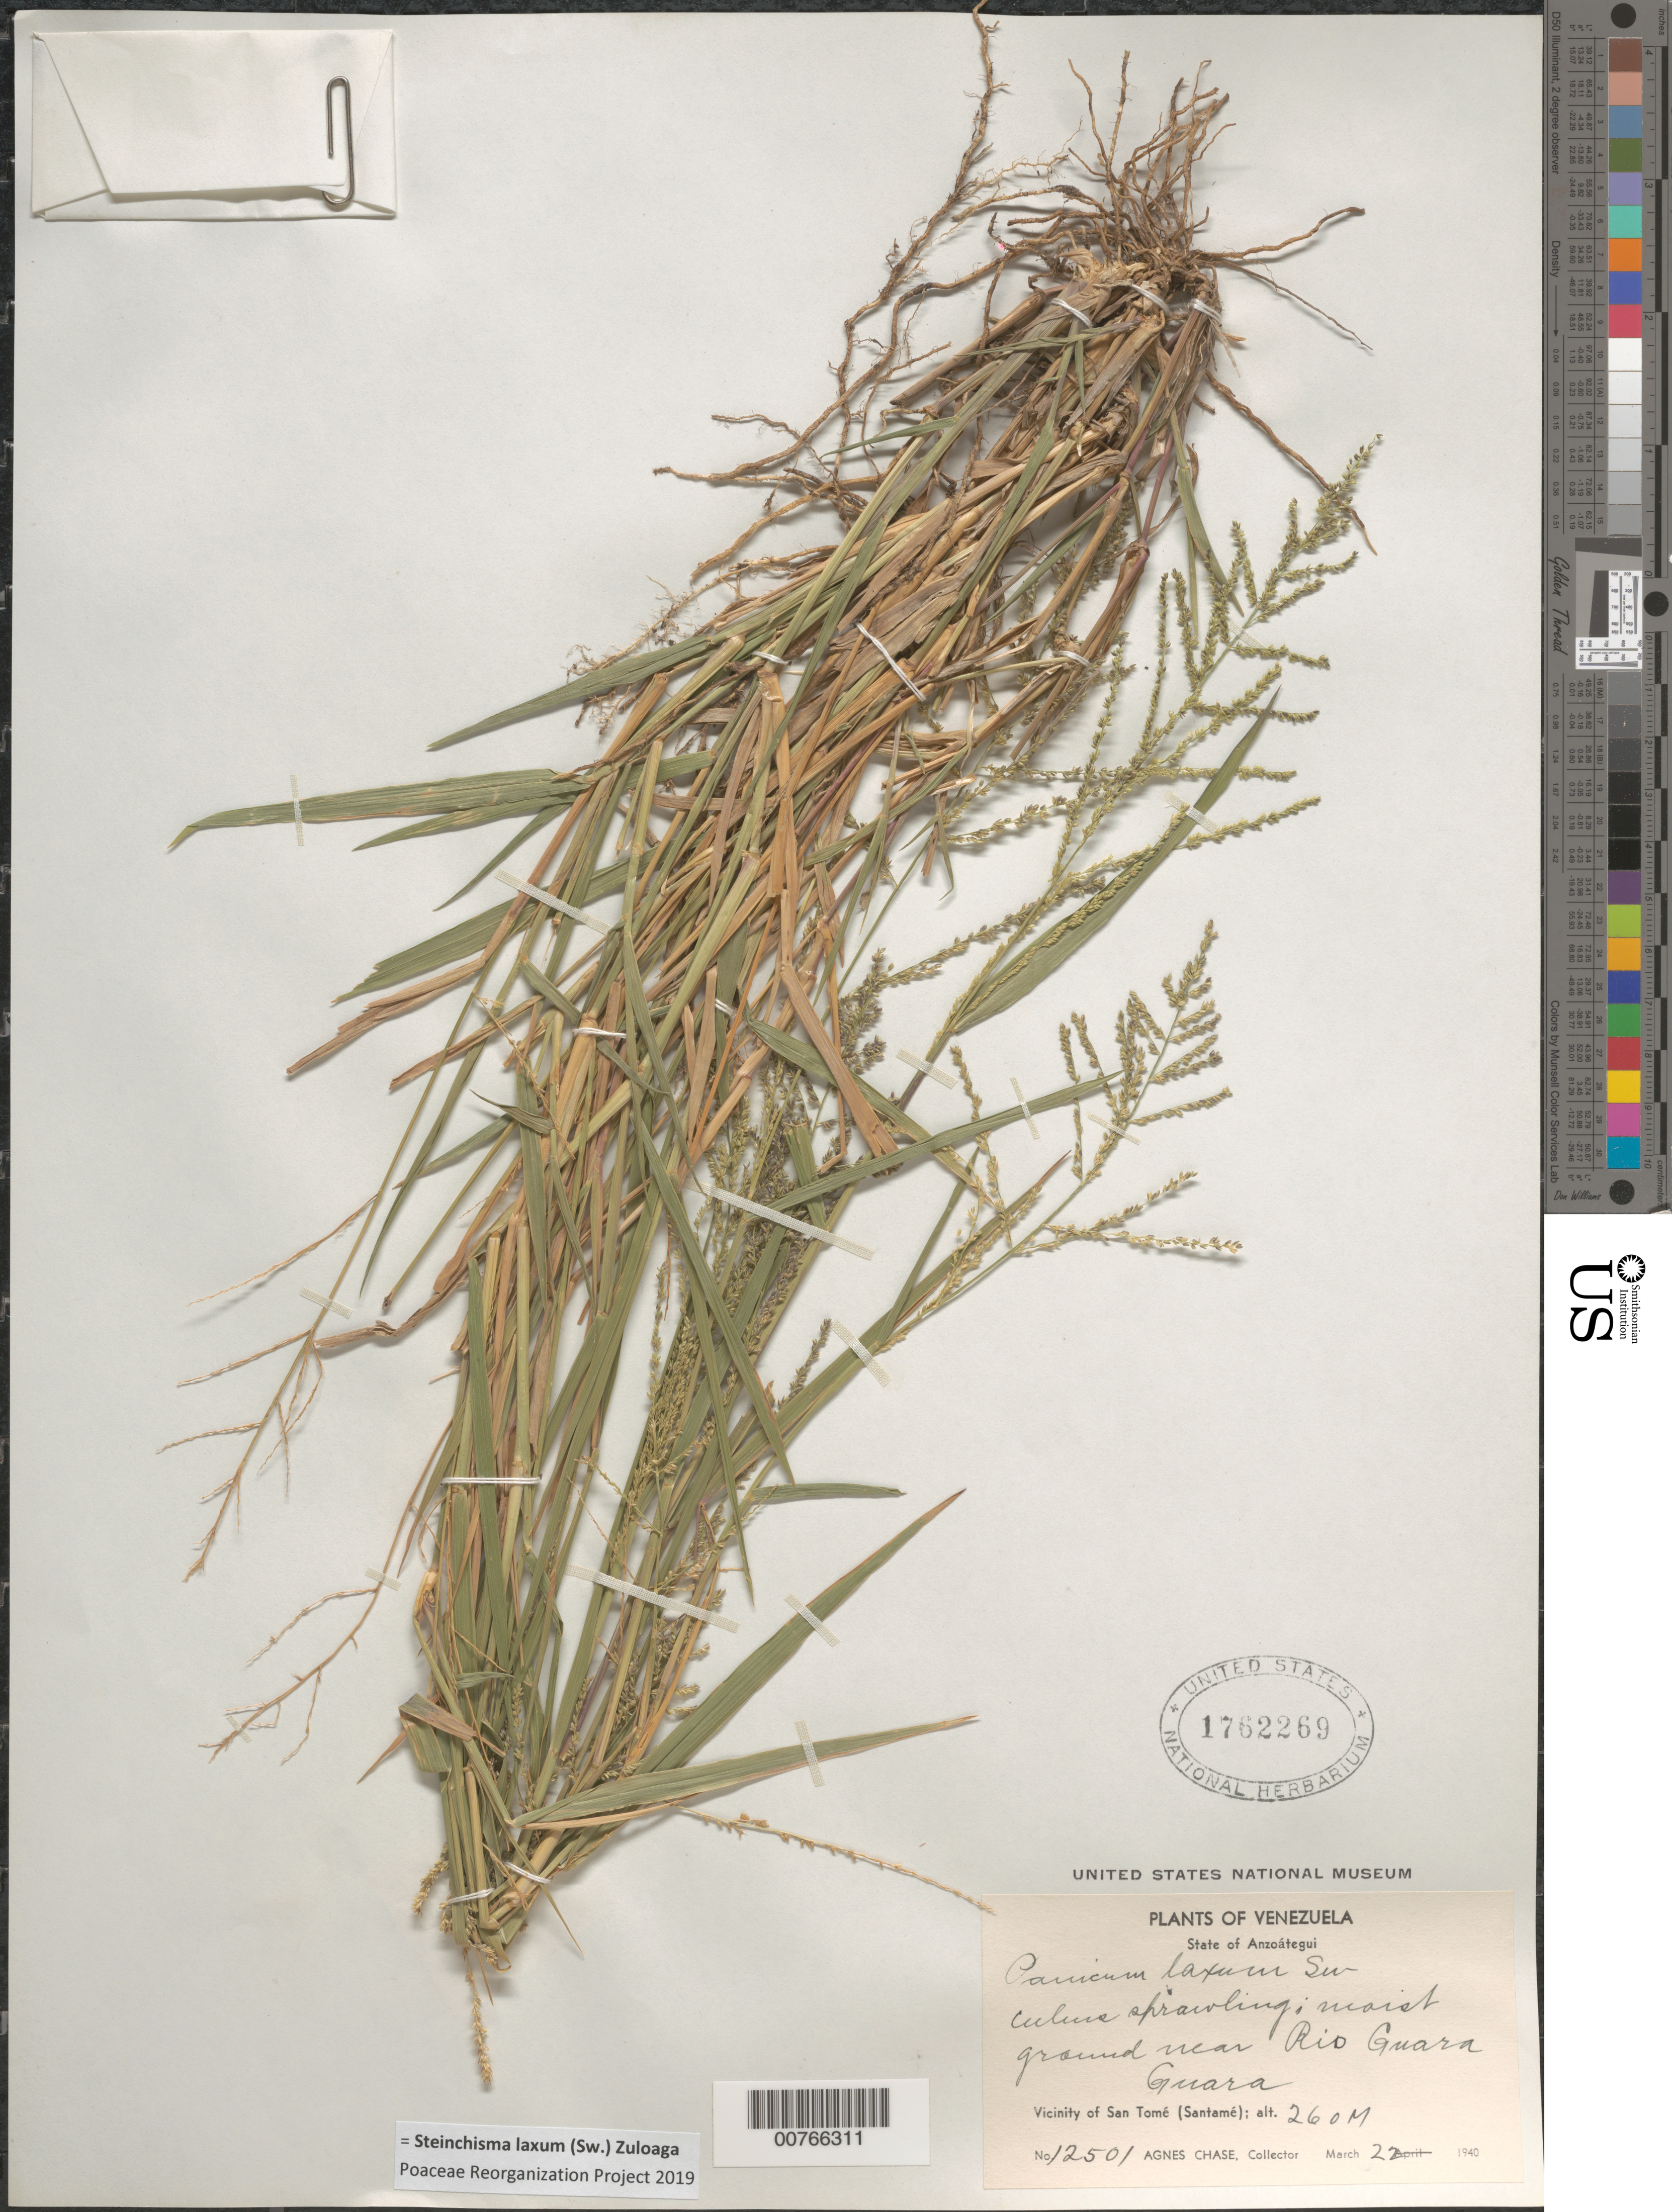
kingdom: Plantae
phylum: Tracheophyta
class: Liliopsida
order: Poales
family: Poaceae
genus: Panicum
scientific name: Panicum laxum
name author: Sw.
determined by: Chase, [M.] Agnes, (US)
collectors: A. Chase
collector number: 12501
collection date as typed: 22 Mar 1940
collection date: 1940-03-22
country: Venezuela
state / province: Anzoátegui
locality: Vicinity of San Tomé (Santamé)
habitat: culms sprawling, moist ground near Rio Guara, Guara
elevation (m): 260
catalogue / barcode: US 1762269